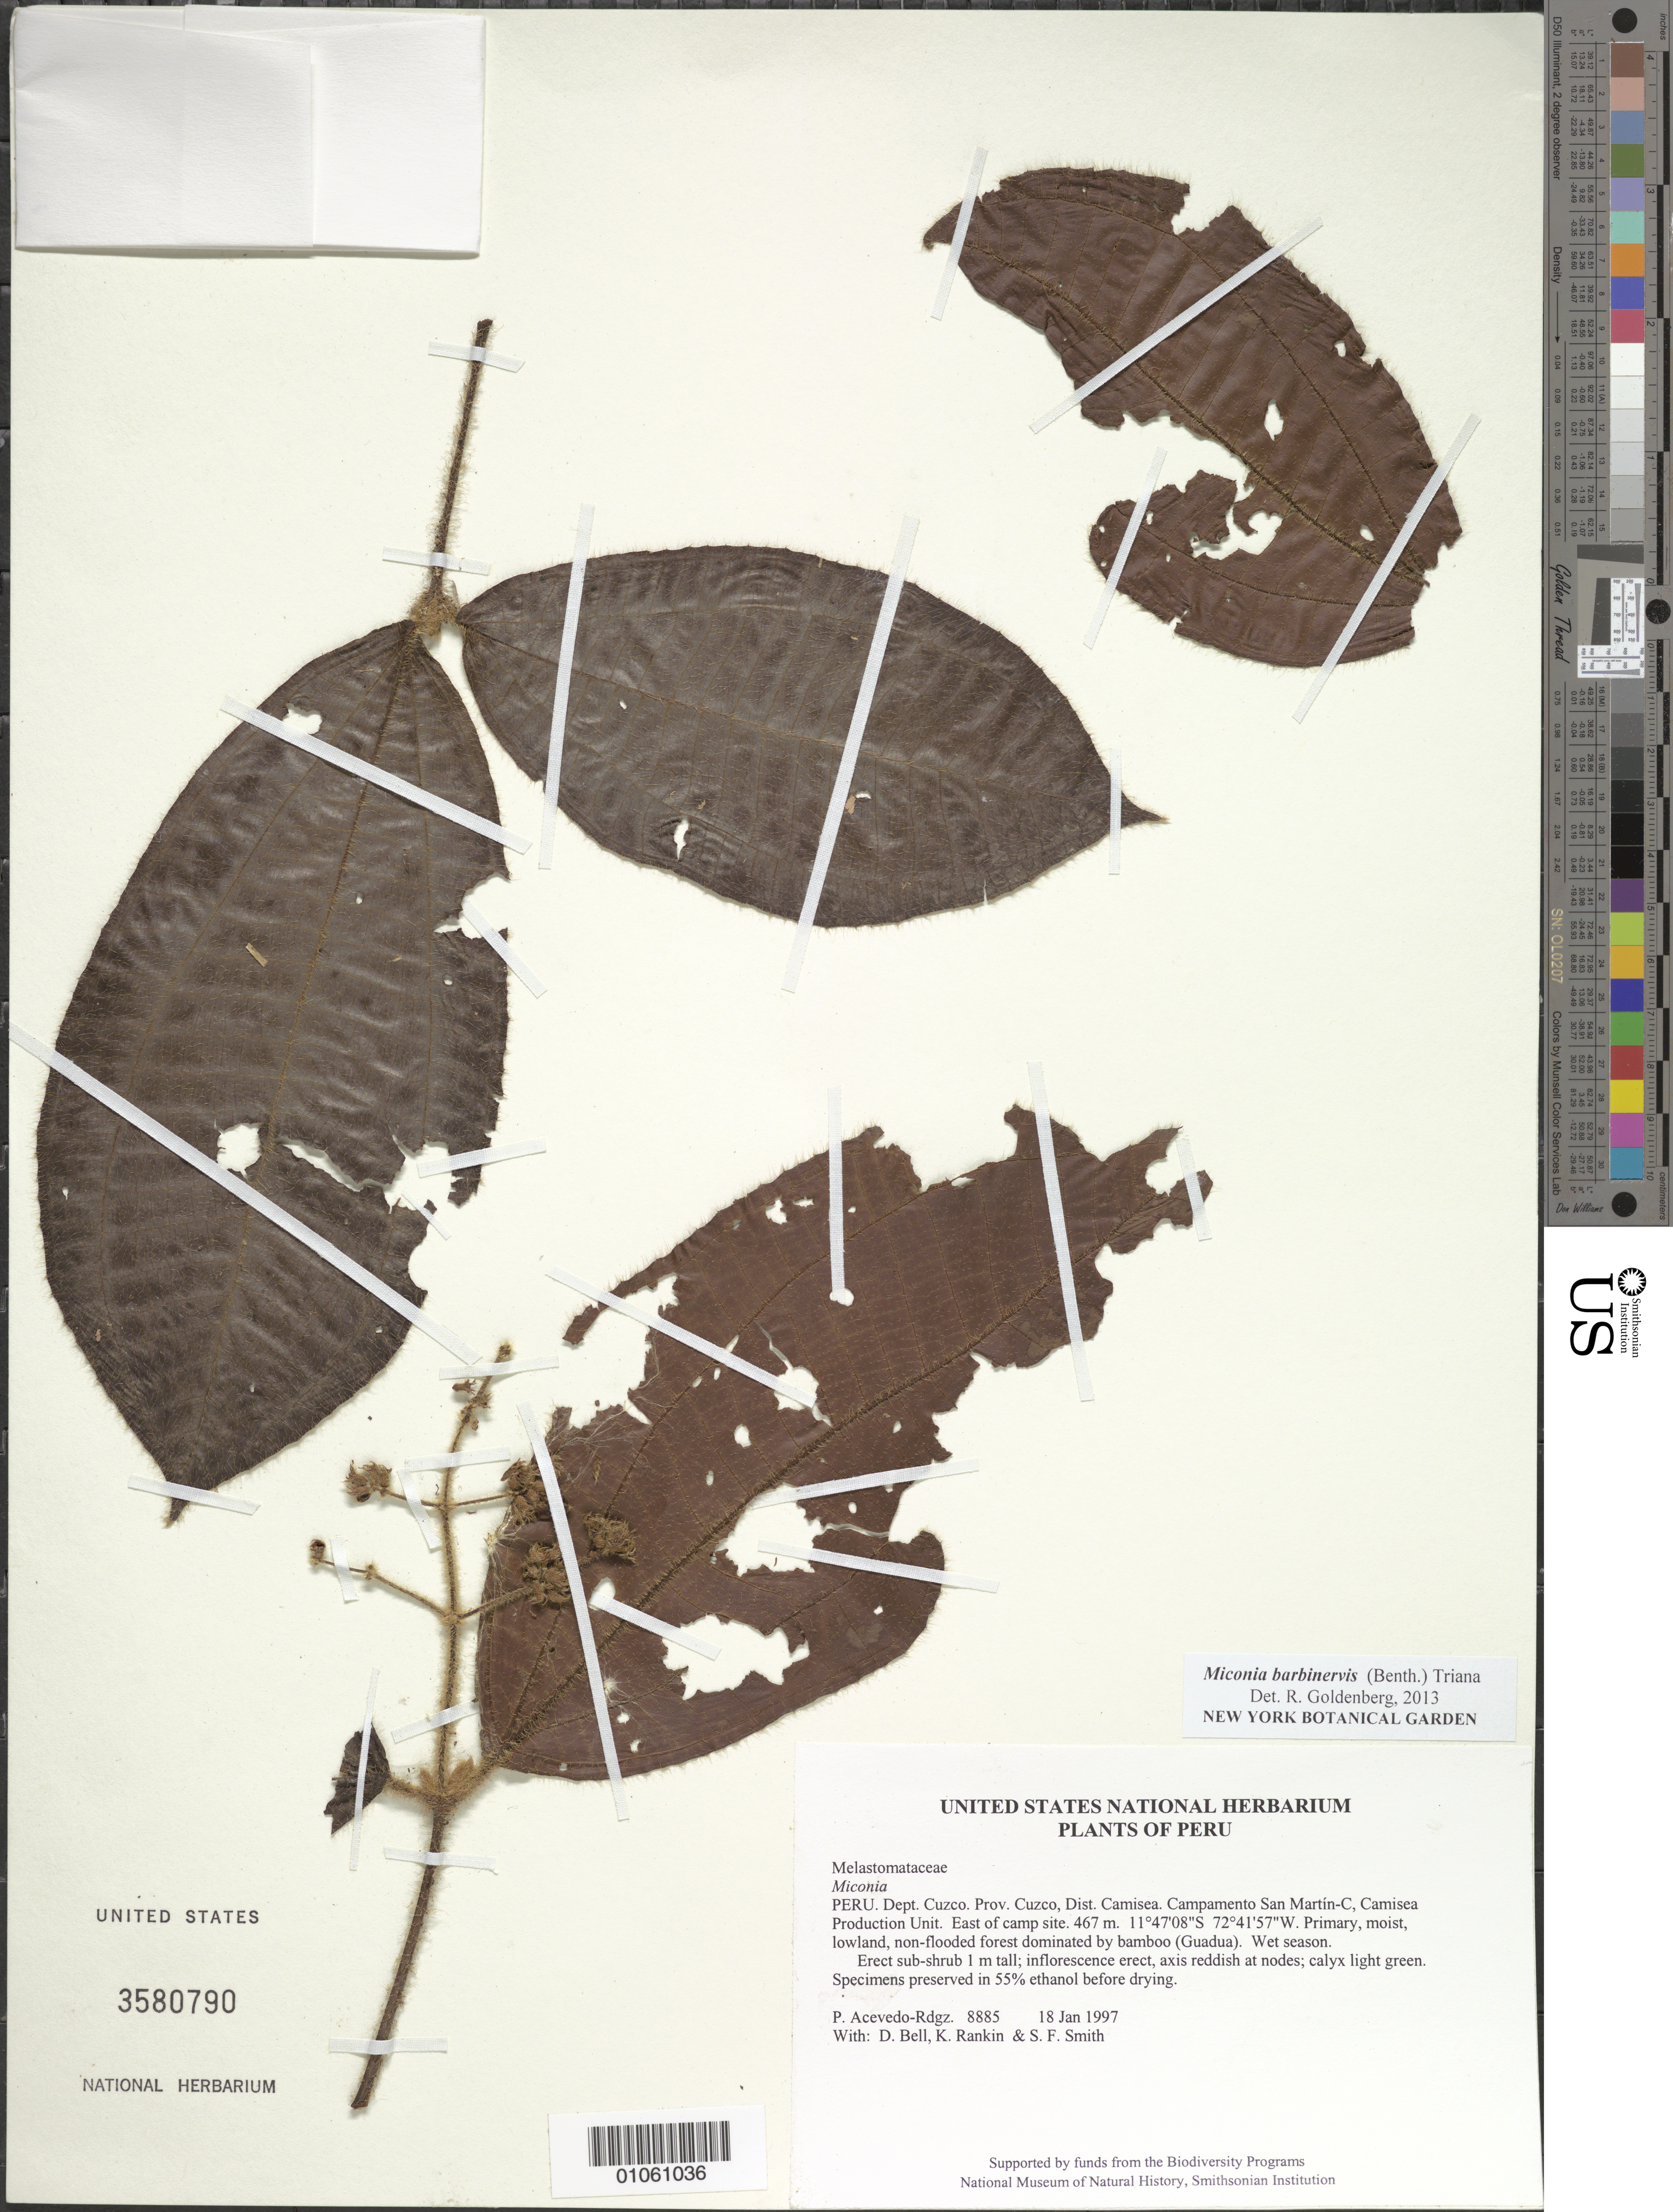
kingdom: Plantae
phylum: Tracheophyta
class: Magnoliopsida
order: Myrtales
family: Melastomataceae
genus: Miconia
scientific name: Miconia barbinervis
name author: (Benth.) Triana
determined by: Goldenberg, R.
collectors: P. Acevedo-Rodr., D. A. Bell, K. B. Rankin & S.F. Smith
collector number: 8885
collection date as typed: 18 Jan 1997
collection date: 1997-01-18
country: Peru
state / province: Cusco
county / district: Cusco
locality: Distrito Camisea, Campamento San Martín-C, Camisea Production Unit. E of camp site.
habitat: Primary, moist, lowland, non-flooded forest dominated by bamboo (Guadua). Wet season.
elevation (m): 467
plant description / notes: GH, MO, US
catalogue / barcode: US 3580790